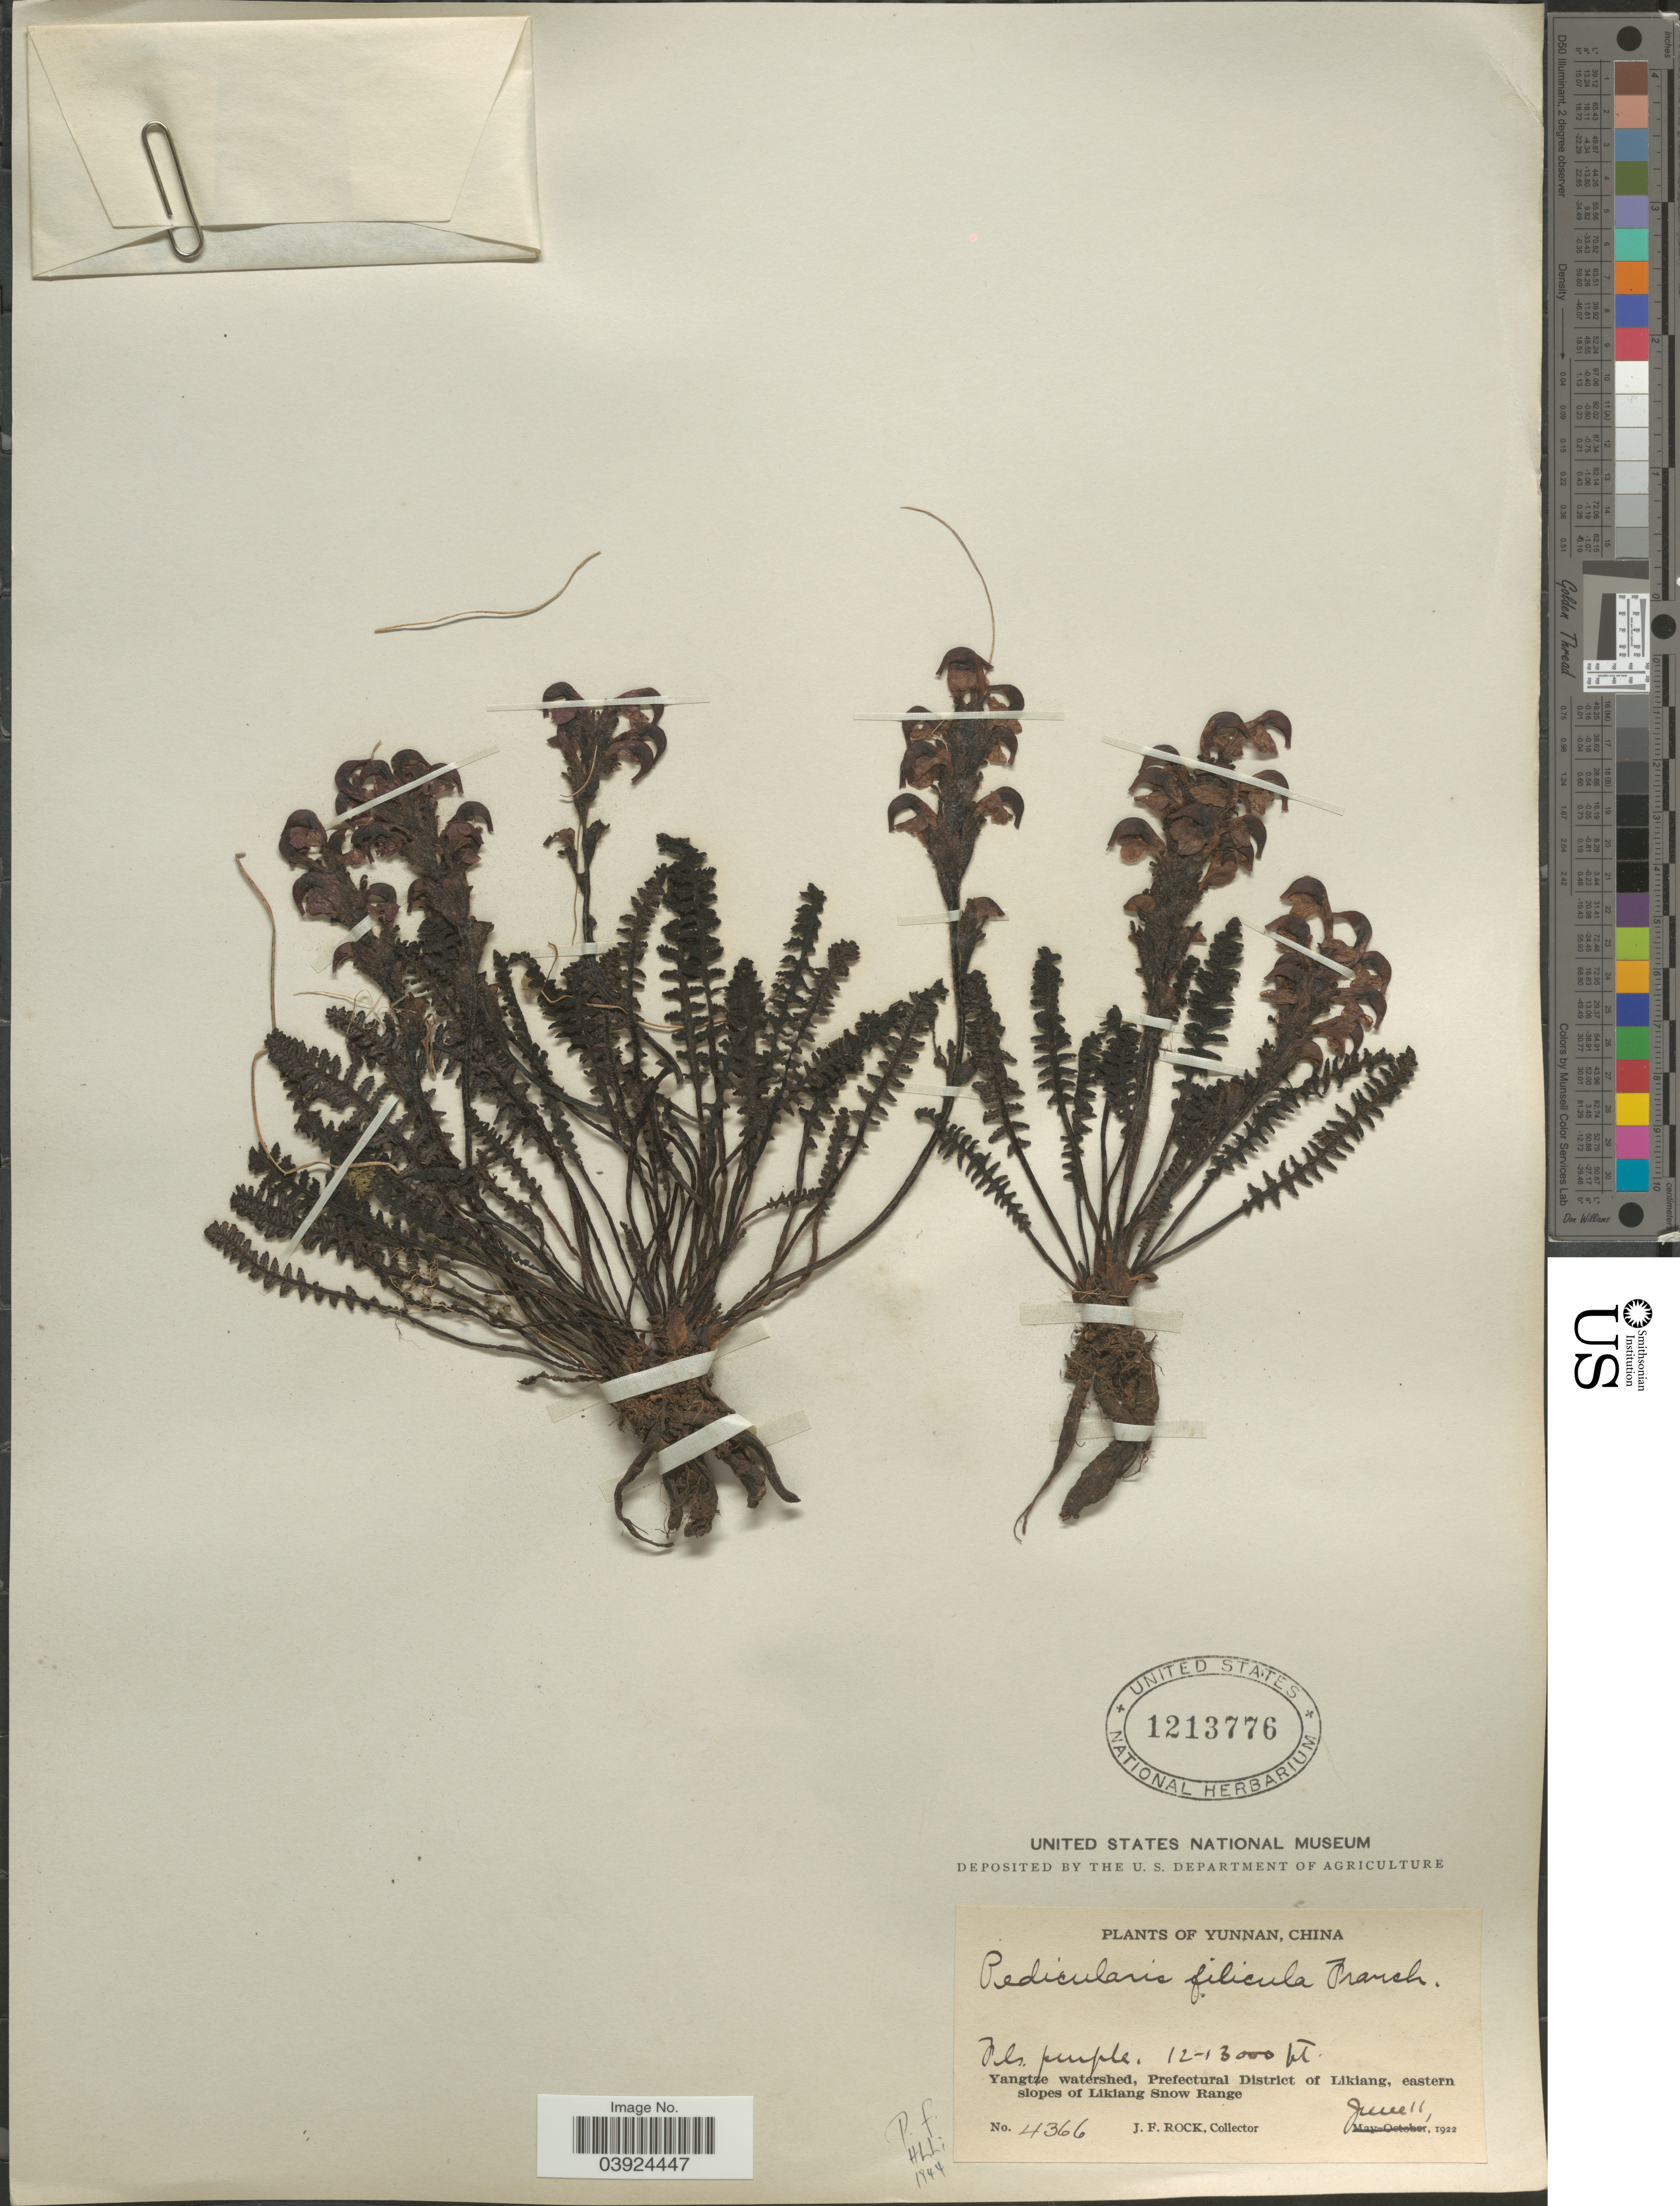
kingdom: Plantae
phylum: Tracheophyta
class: Magnoliopsida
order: Lamiales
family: Orobanchaceae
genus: Pedicularis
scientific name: Pedicularis filicula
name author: Franch. ex Maxim.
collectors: J. Rock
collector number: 4366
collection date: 1922-06-11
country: China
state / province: Yunnan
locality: Yangtze watershed, Prefectural District of Likiang, eastern slopes of Likiang Snow Range.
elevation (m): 3658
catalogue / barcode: US 1213776